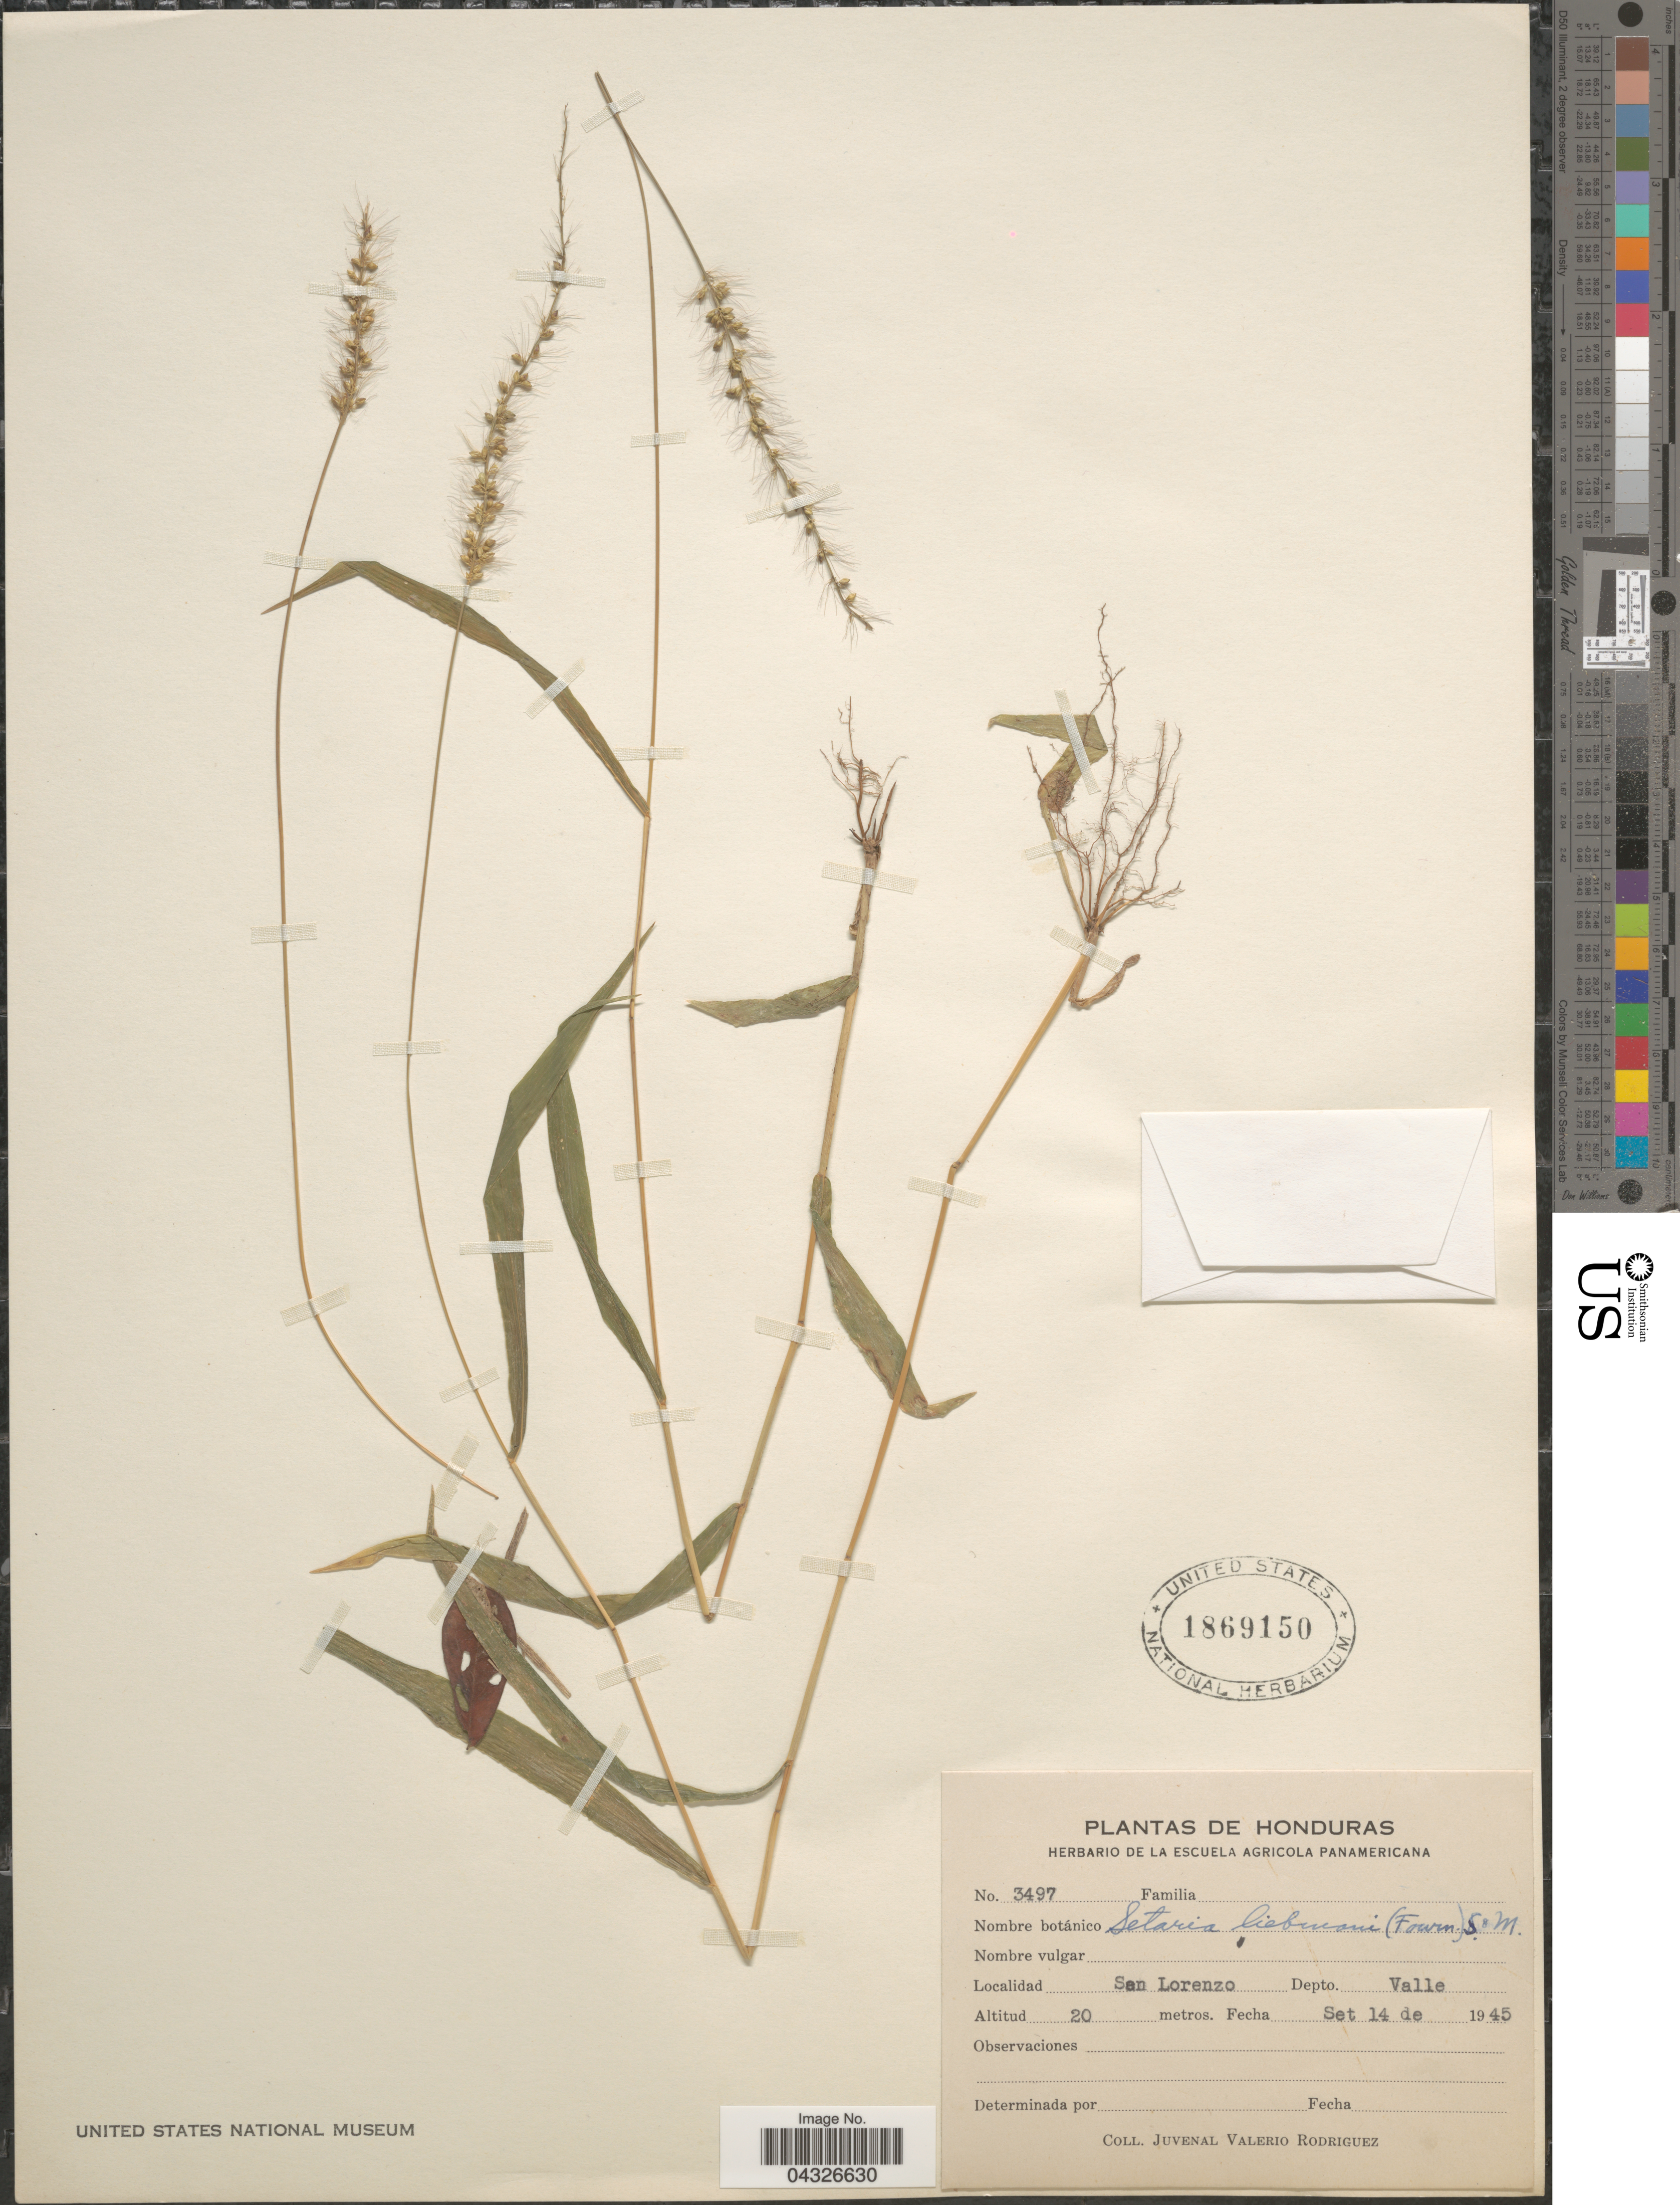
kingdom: Plantae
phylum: Tracheophyta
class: Liliopsida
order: Poales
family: Poaceae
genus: Setaria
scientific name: Setaria liebmannii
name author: E. Fourn.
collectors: J. Rodriguez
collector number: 3497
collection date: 1945-09-14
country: Honduras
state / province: Valle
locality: San Lorenzo Depto. Valle.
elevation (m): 20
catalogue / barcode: US 1869150